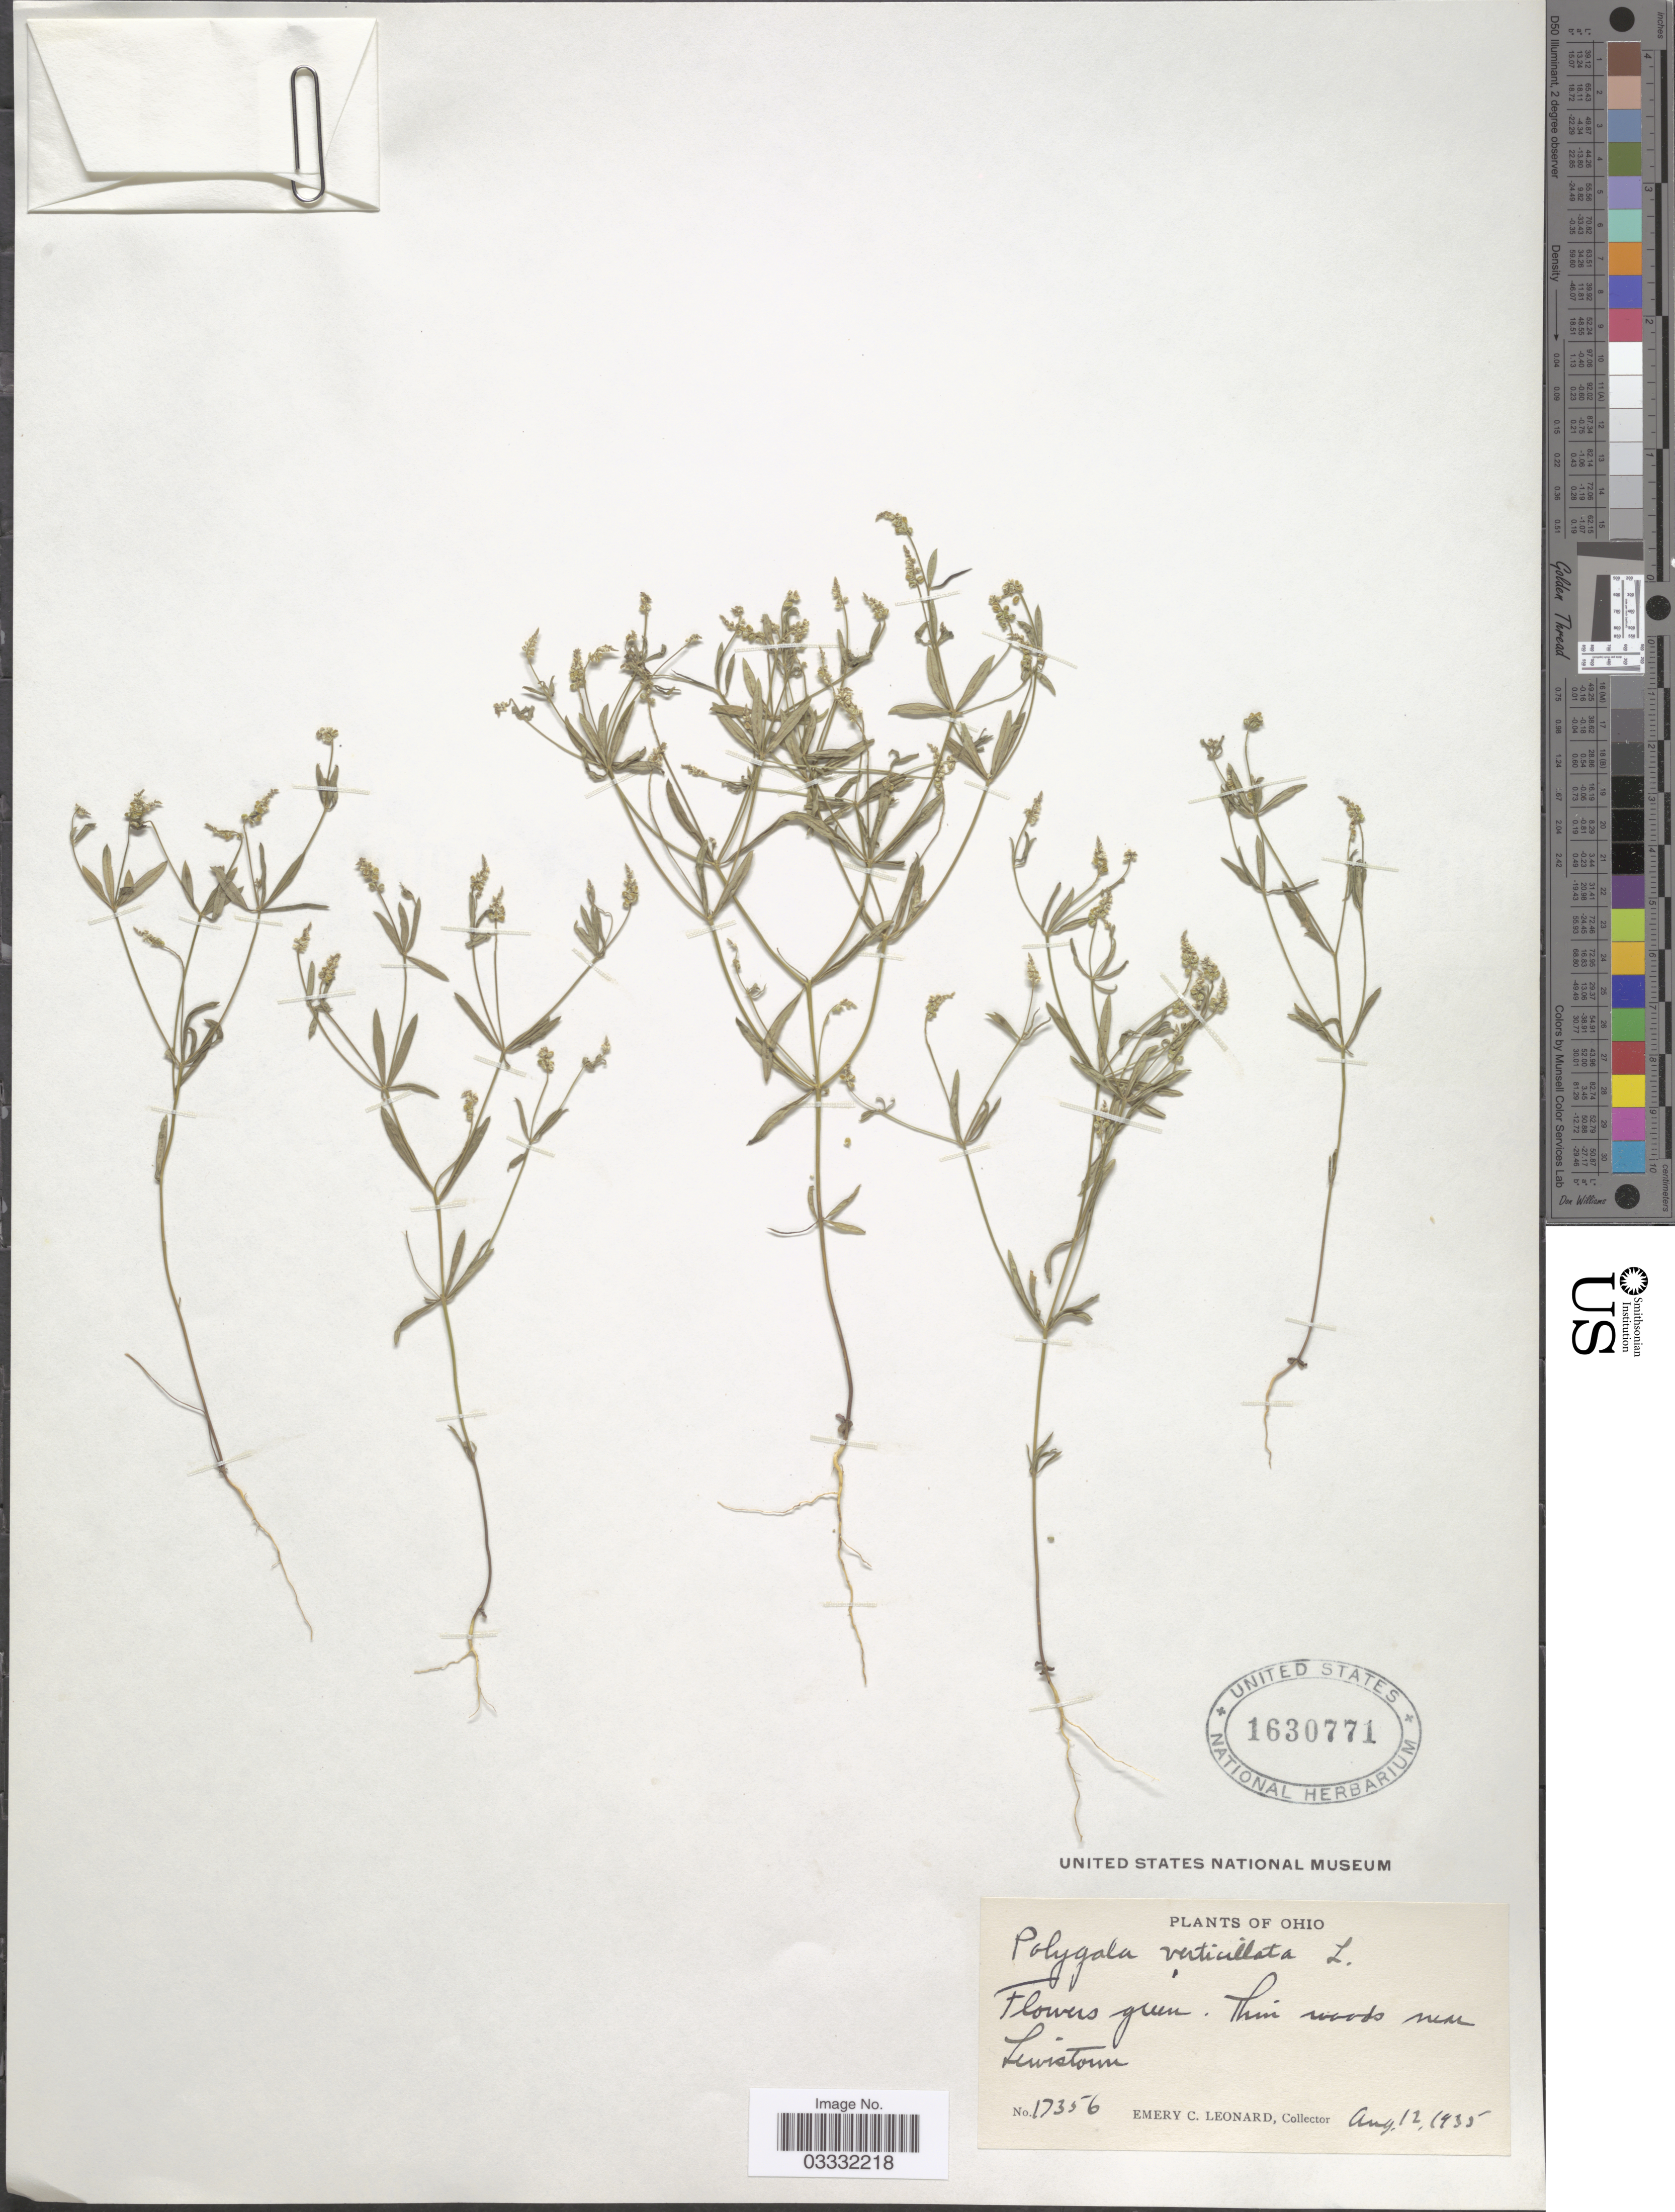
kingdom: Plantae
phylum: Tracheophyta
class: Magnoliopsida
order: Fabales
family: Polygalaceae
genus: Polygala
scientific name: Polygala verticillata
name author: L.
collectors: E. C. Leonard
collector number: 17356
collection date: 1935-08-12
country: United States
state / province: Ohio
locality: Thin woods near Lewistown.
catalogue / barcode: US 1630771